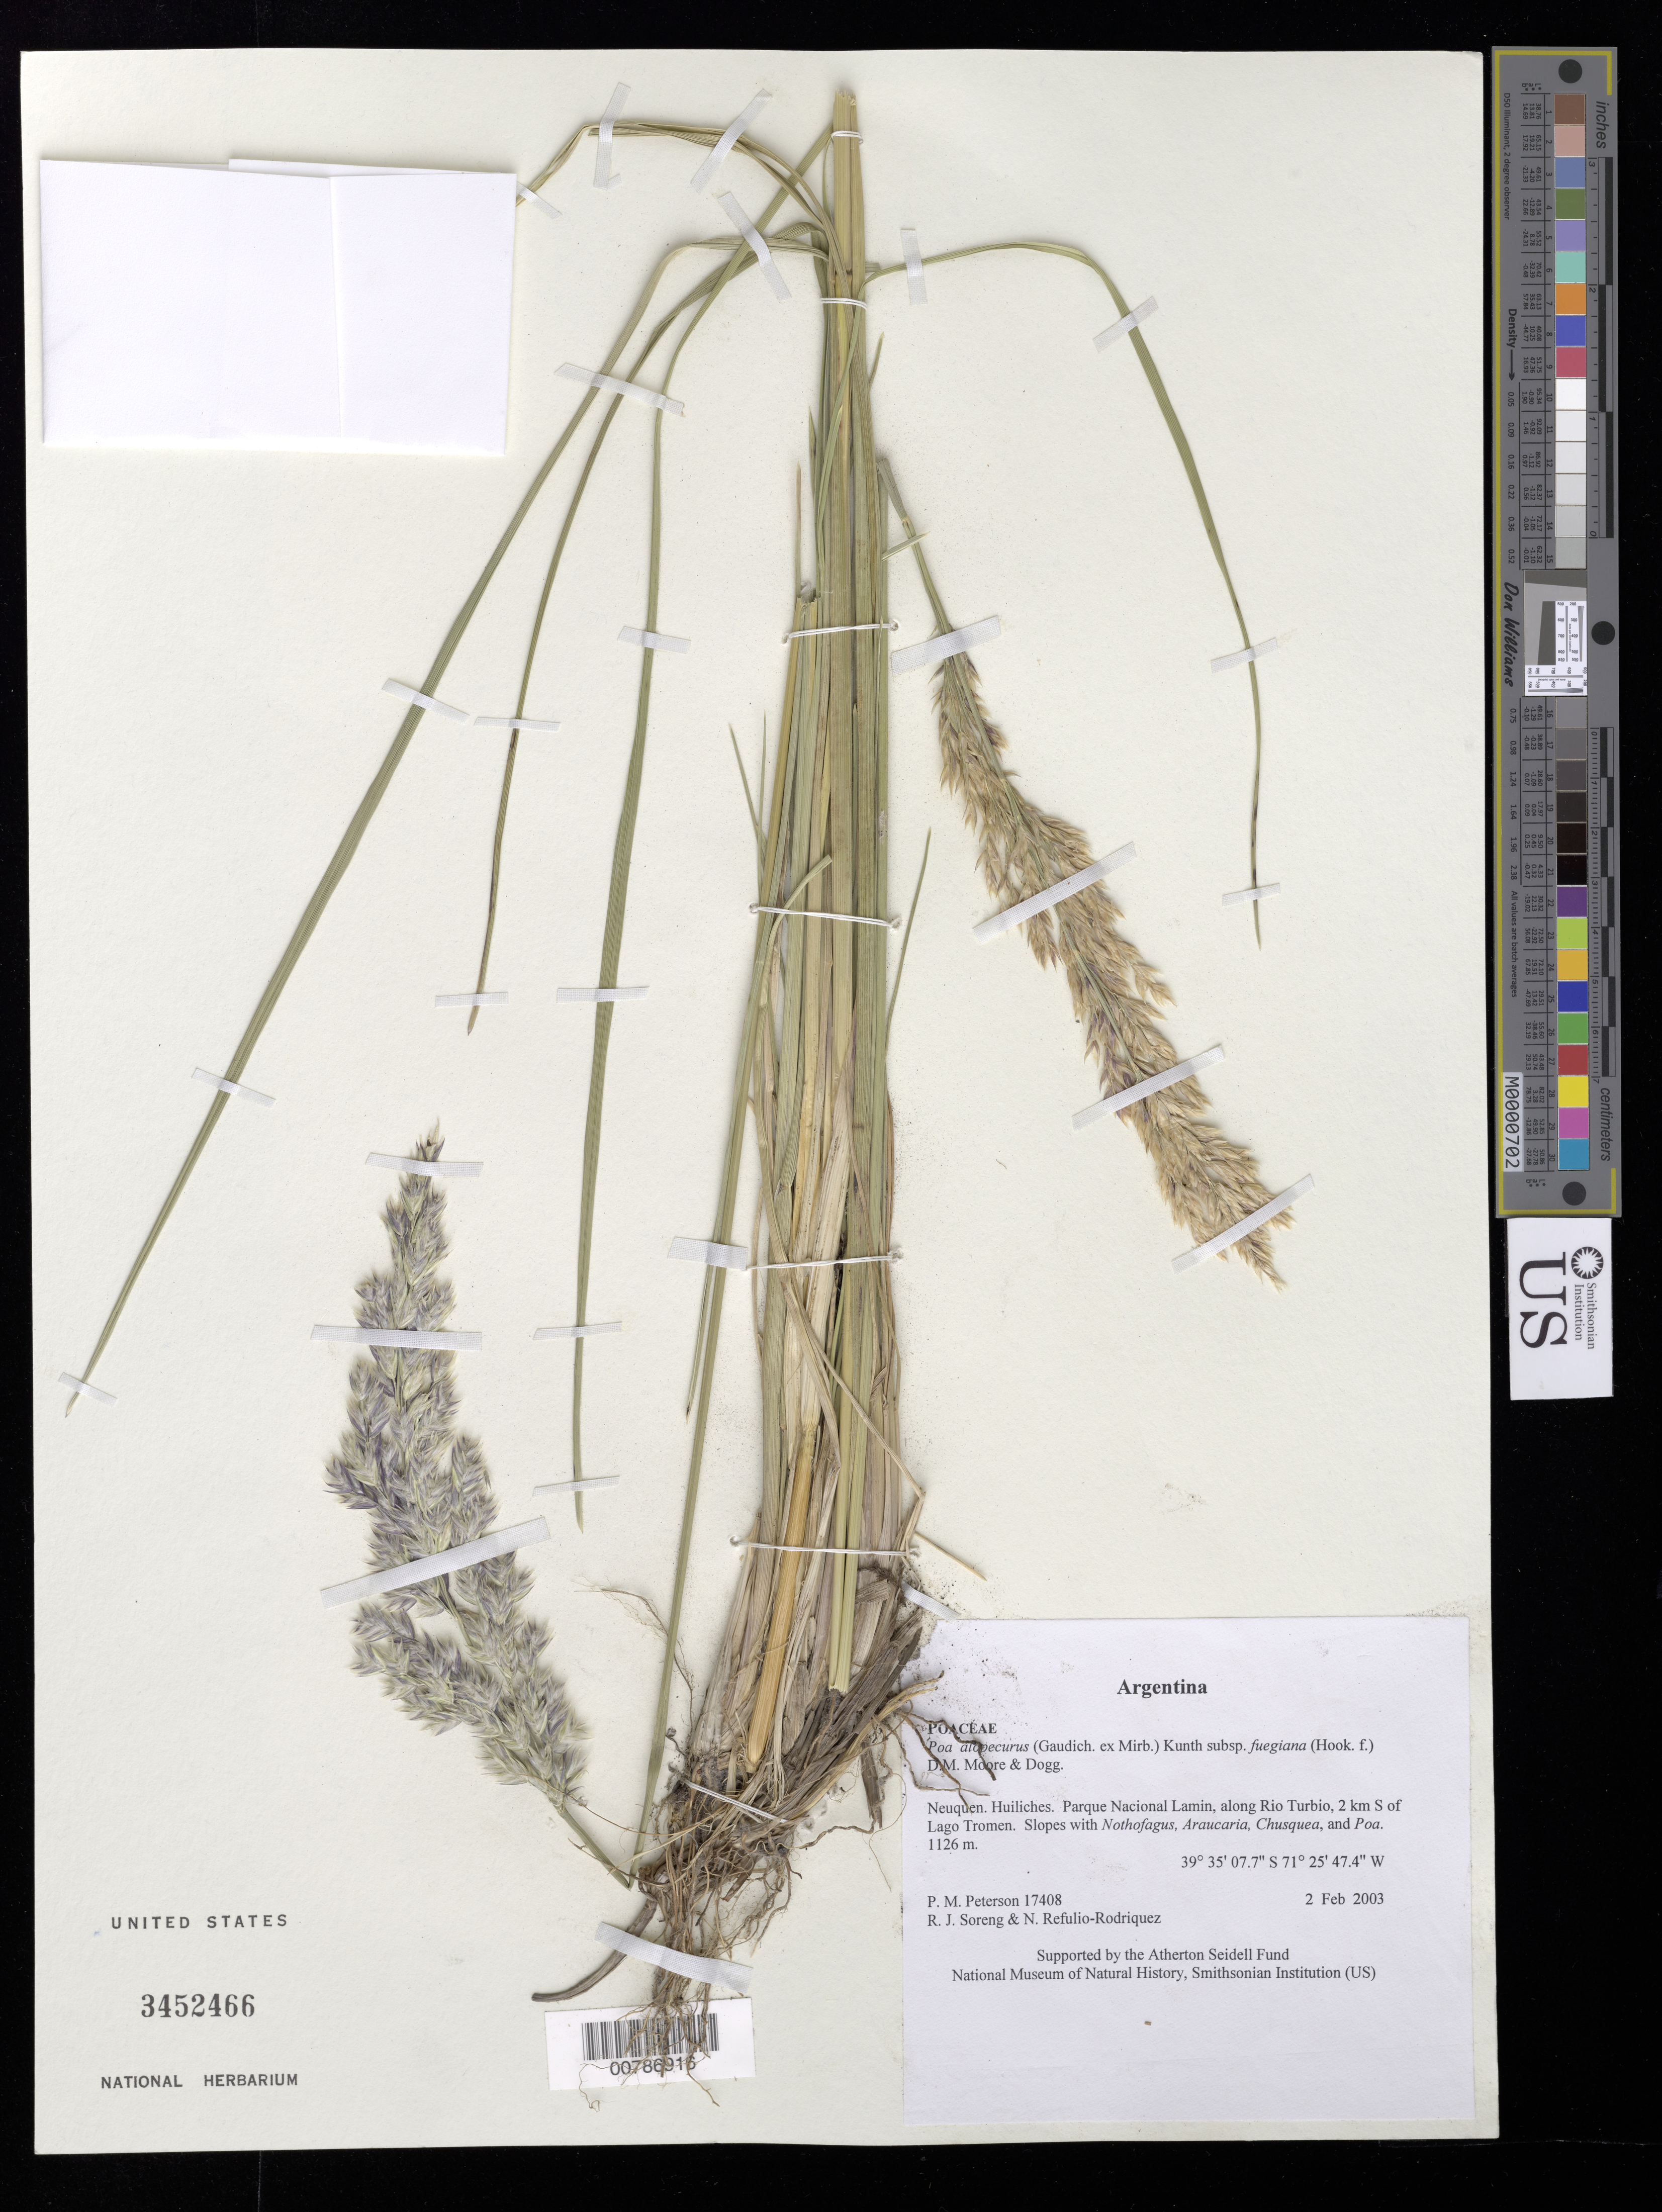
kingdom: Plantae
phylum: Tracheophyta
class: Liliopsida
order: Poales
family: Poaceae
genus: Poa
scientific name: Poa alopecurus subsp. fuegiana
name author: (Hook. f.) D.M. Moore & Dogg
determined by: Soreng, Robert J., Research Associate (BOT), Smithsonian Institution - National Museum of Natural History (UNITED STATES)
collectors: P. M. Peterson, R. J. Soreng & N. Refulio-Rodríguez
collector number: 17408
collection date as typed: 02 Feb 2003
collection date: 2003-02-02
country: Argentina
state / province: Neuquen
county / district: Huiliches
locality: Parque Nacional Lamin, along Rio Turbio, 2 km S of Lago Tromen. Slopes with Nothofagus, Araucaria, Chusquea, and Poa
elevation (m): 1126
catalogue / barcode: US 3452466